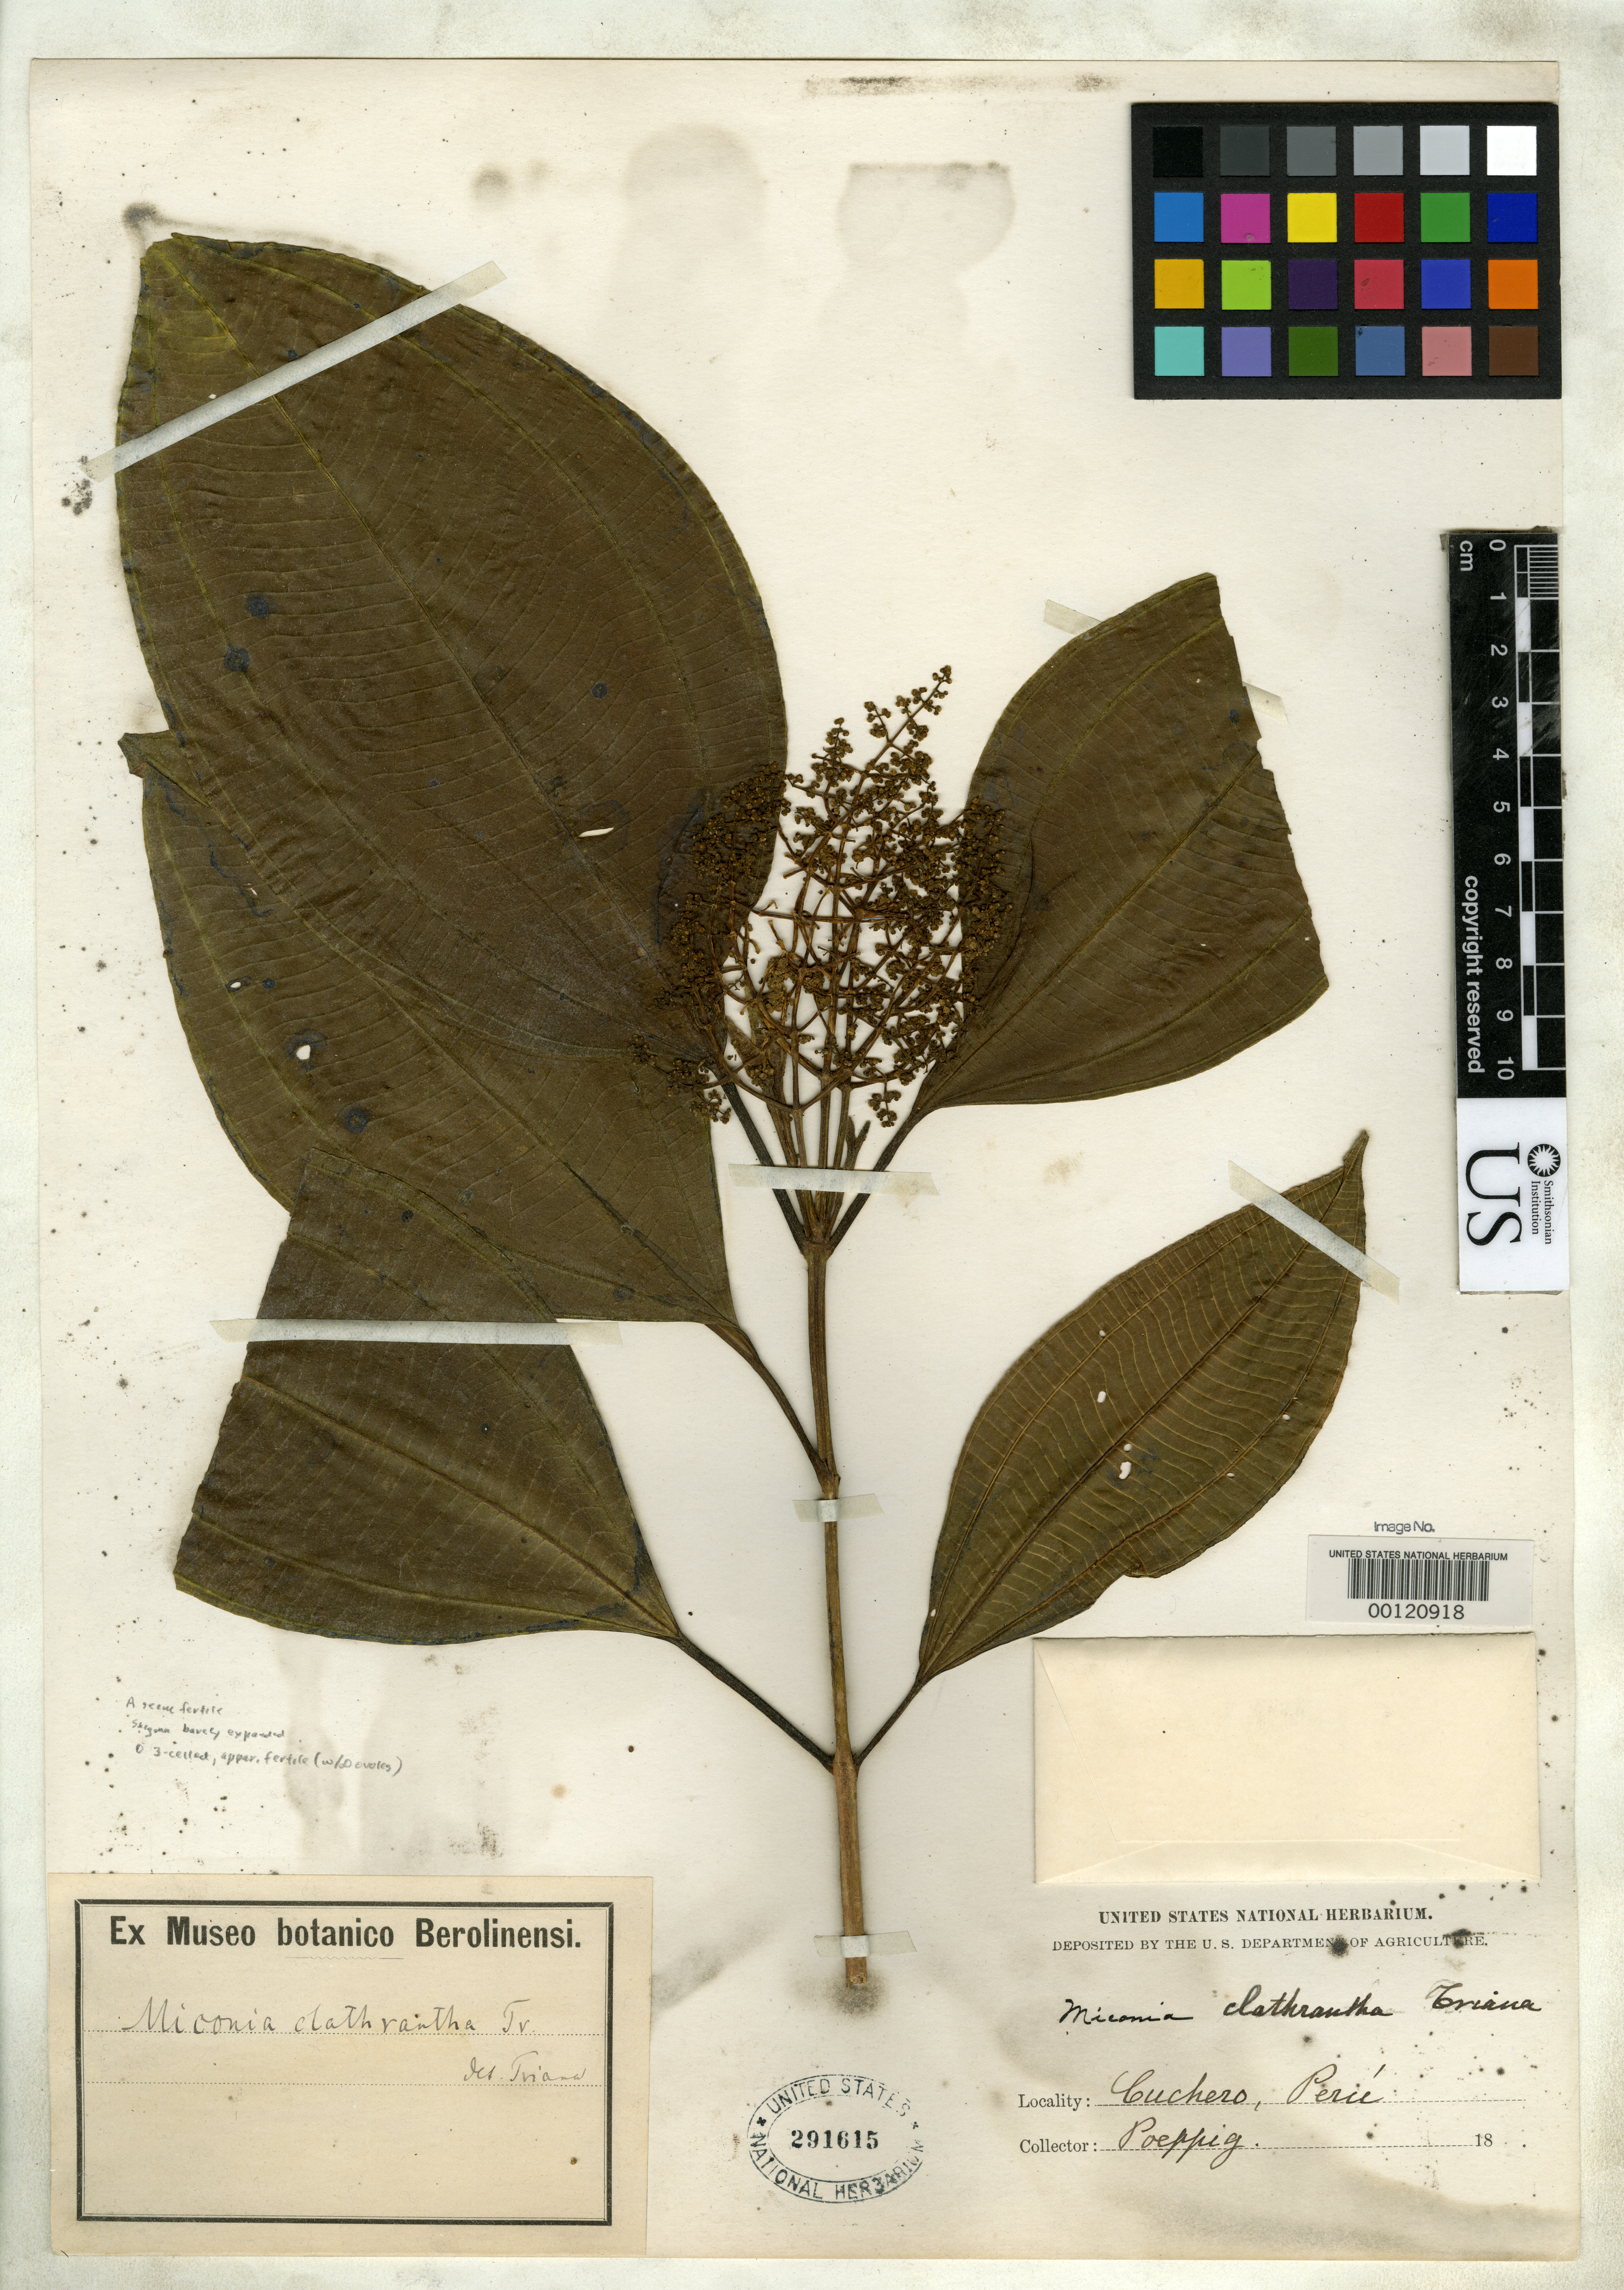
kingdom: Plantae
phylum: Tracheophyta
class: Magnoliopsida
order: Myrtales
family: Melastomataceae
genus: Miconia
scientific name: Miconia clathrantha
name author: Triana ex Cogn. in A. DC.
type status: Isotype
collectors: E. F. Poeppig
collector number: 1719(110)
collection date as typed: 1830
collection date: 1830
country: Peru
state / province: Huánuco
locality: Cuchero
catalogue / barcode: US 291615